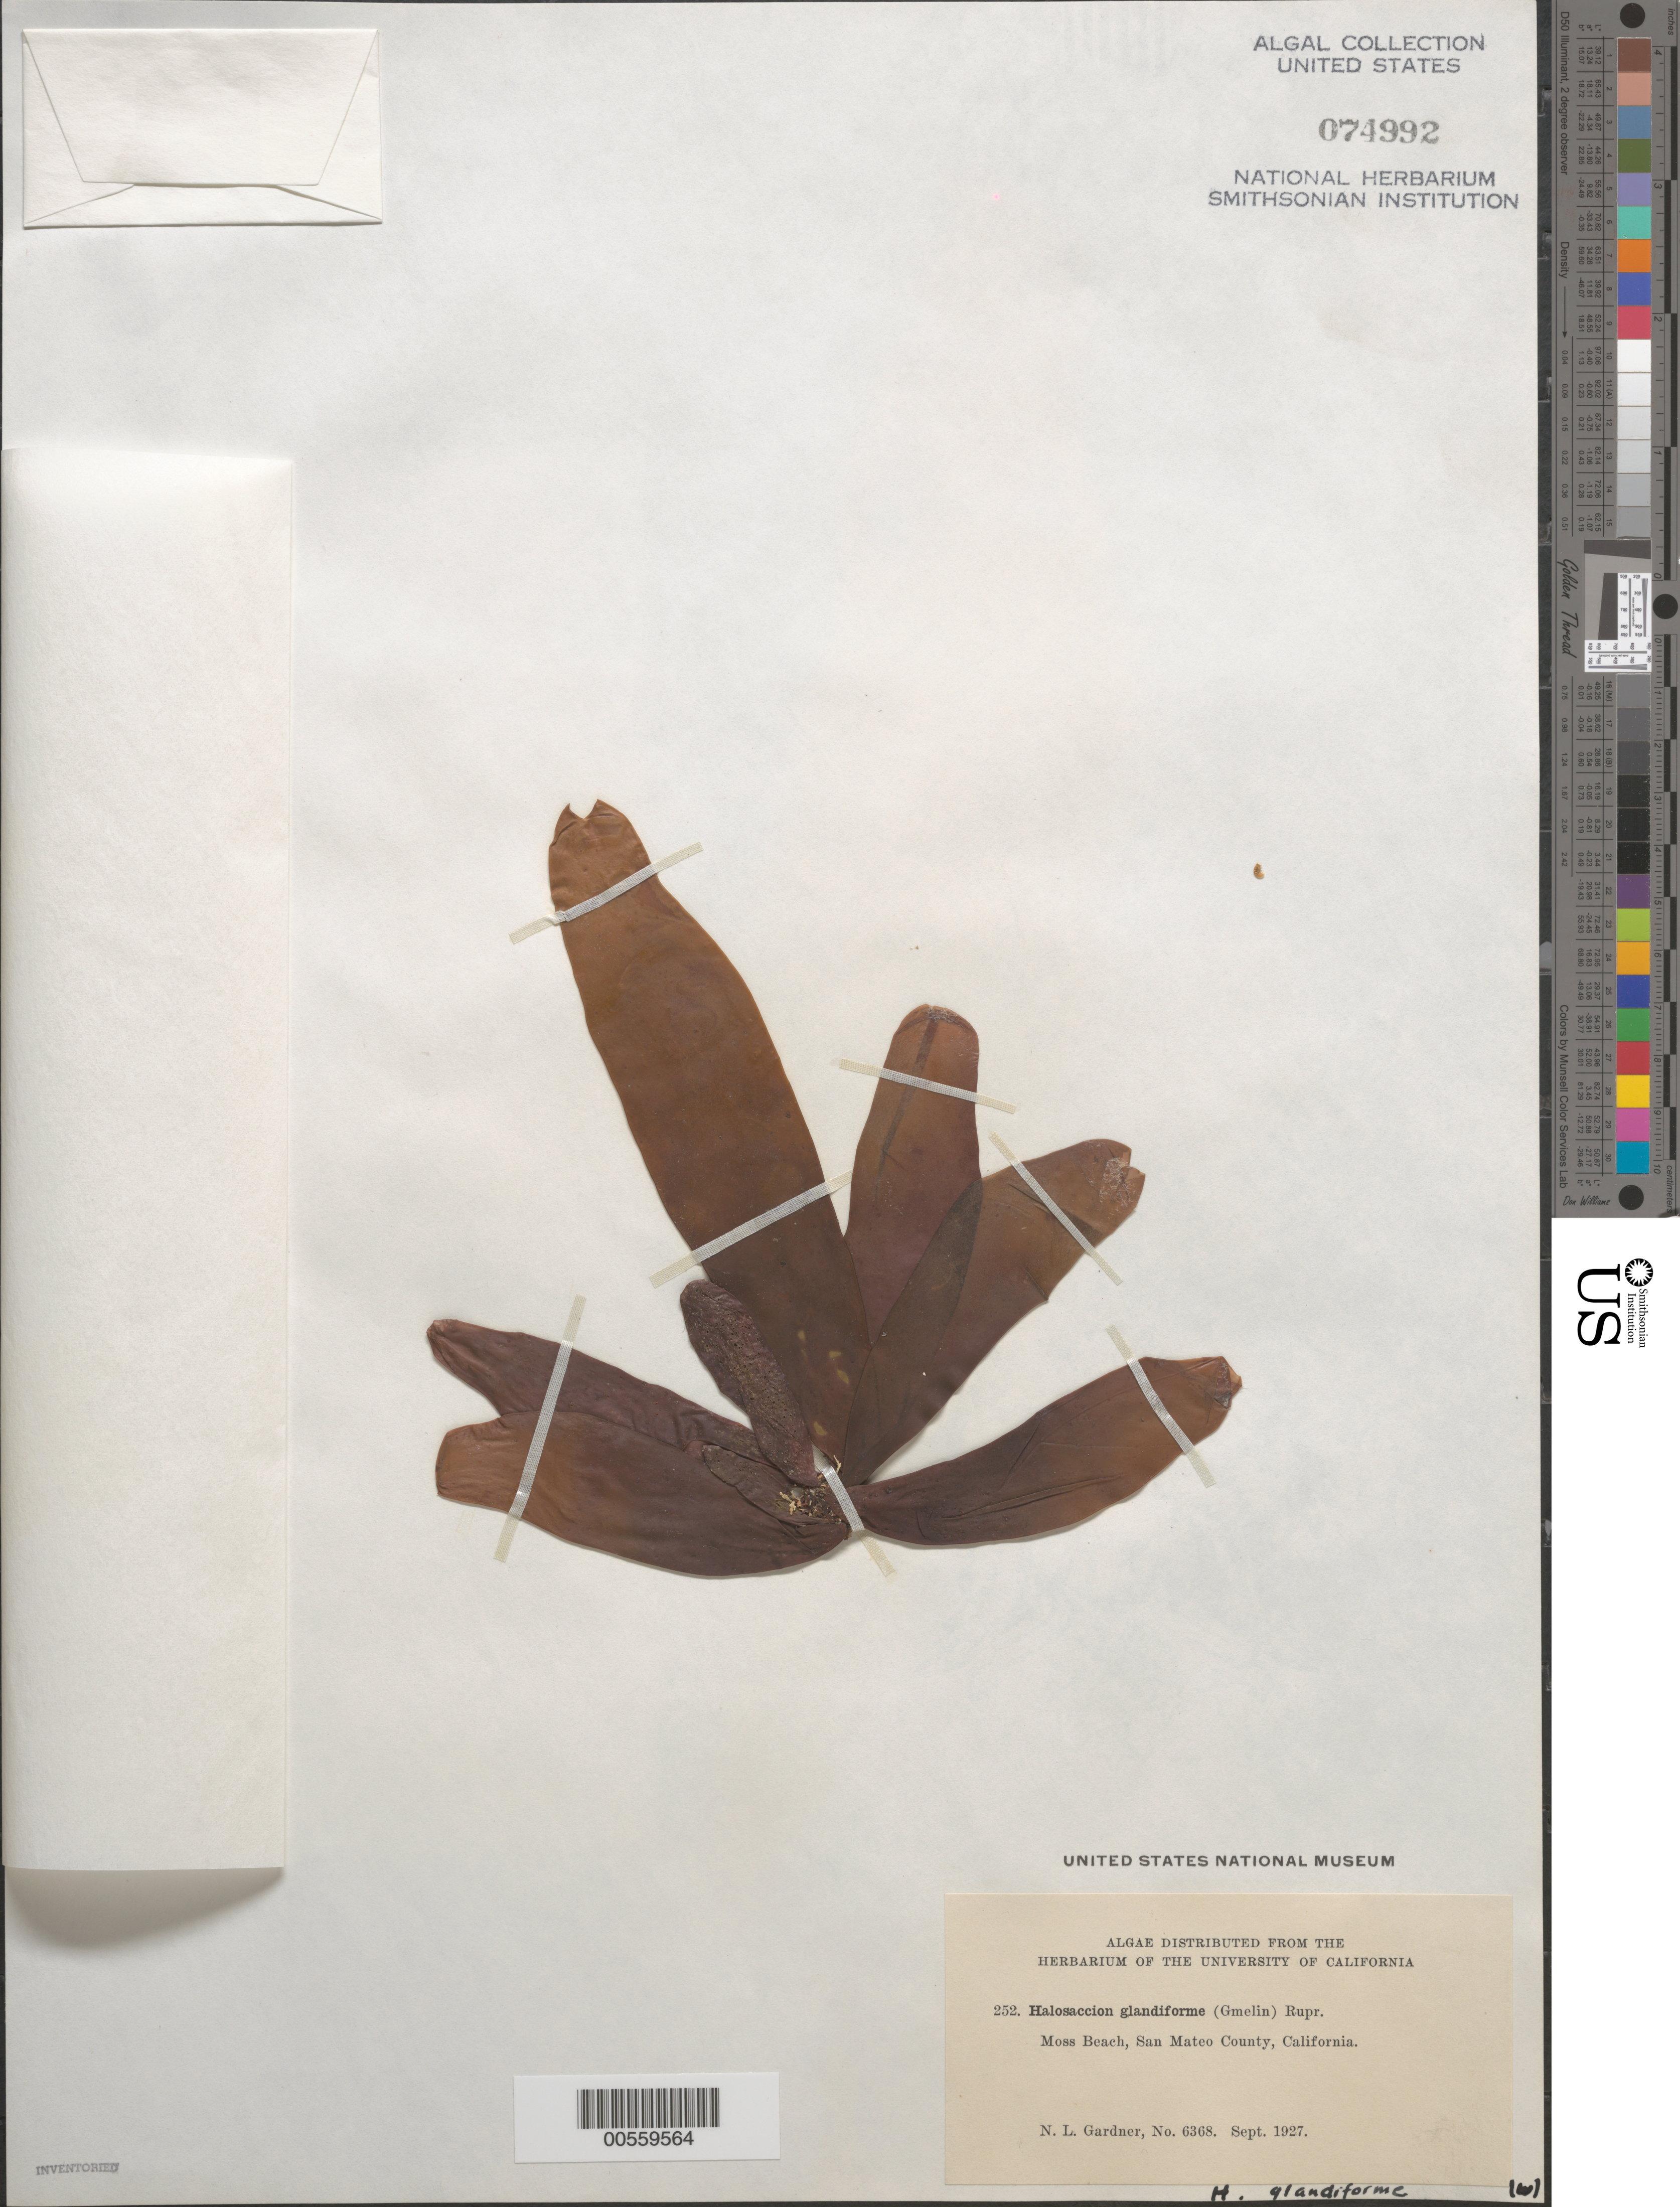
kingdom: Plantae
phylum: Rhodophyta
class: Florideophyceae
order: Palmariales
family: Palmariaceae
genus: Halosaccion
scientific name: Halosaccion glandiforme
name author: (S.G. Gmel.) Rupr.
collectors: N. Gardner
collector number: NLG 6368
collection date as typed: Sep 1927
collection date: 1927-09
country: United States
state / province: California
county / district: San Mateo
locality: Moss Beach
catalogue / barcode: US 74992